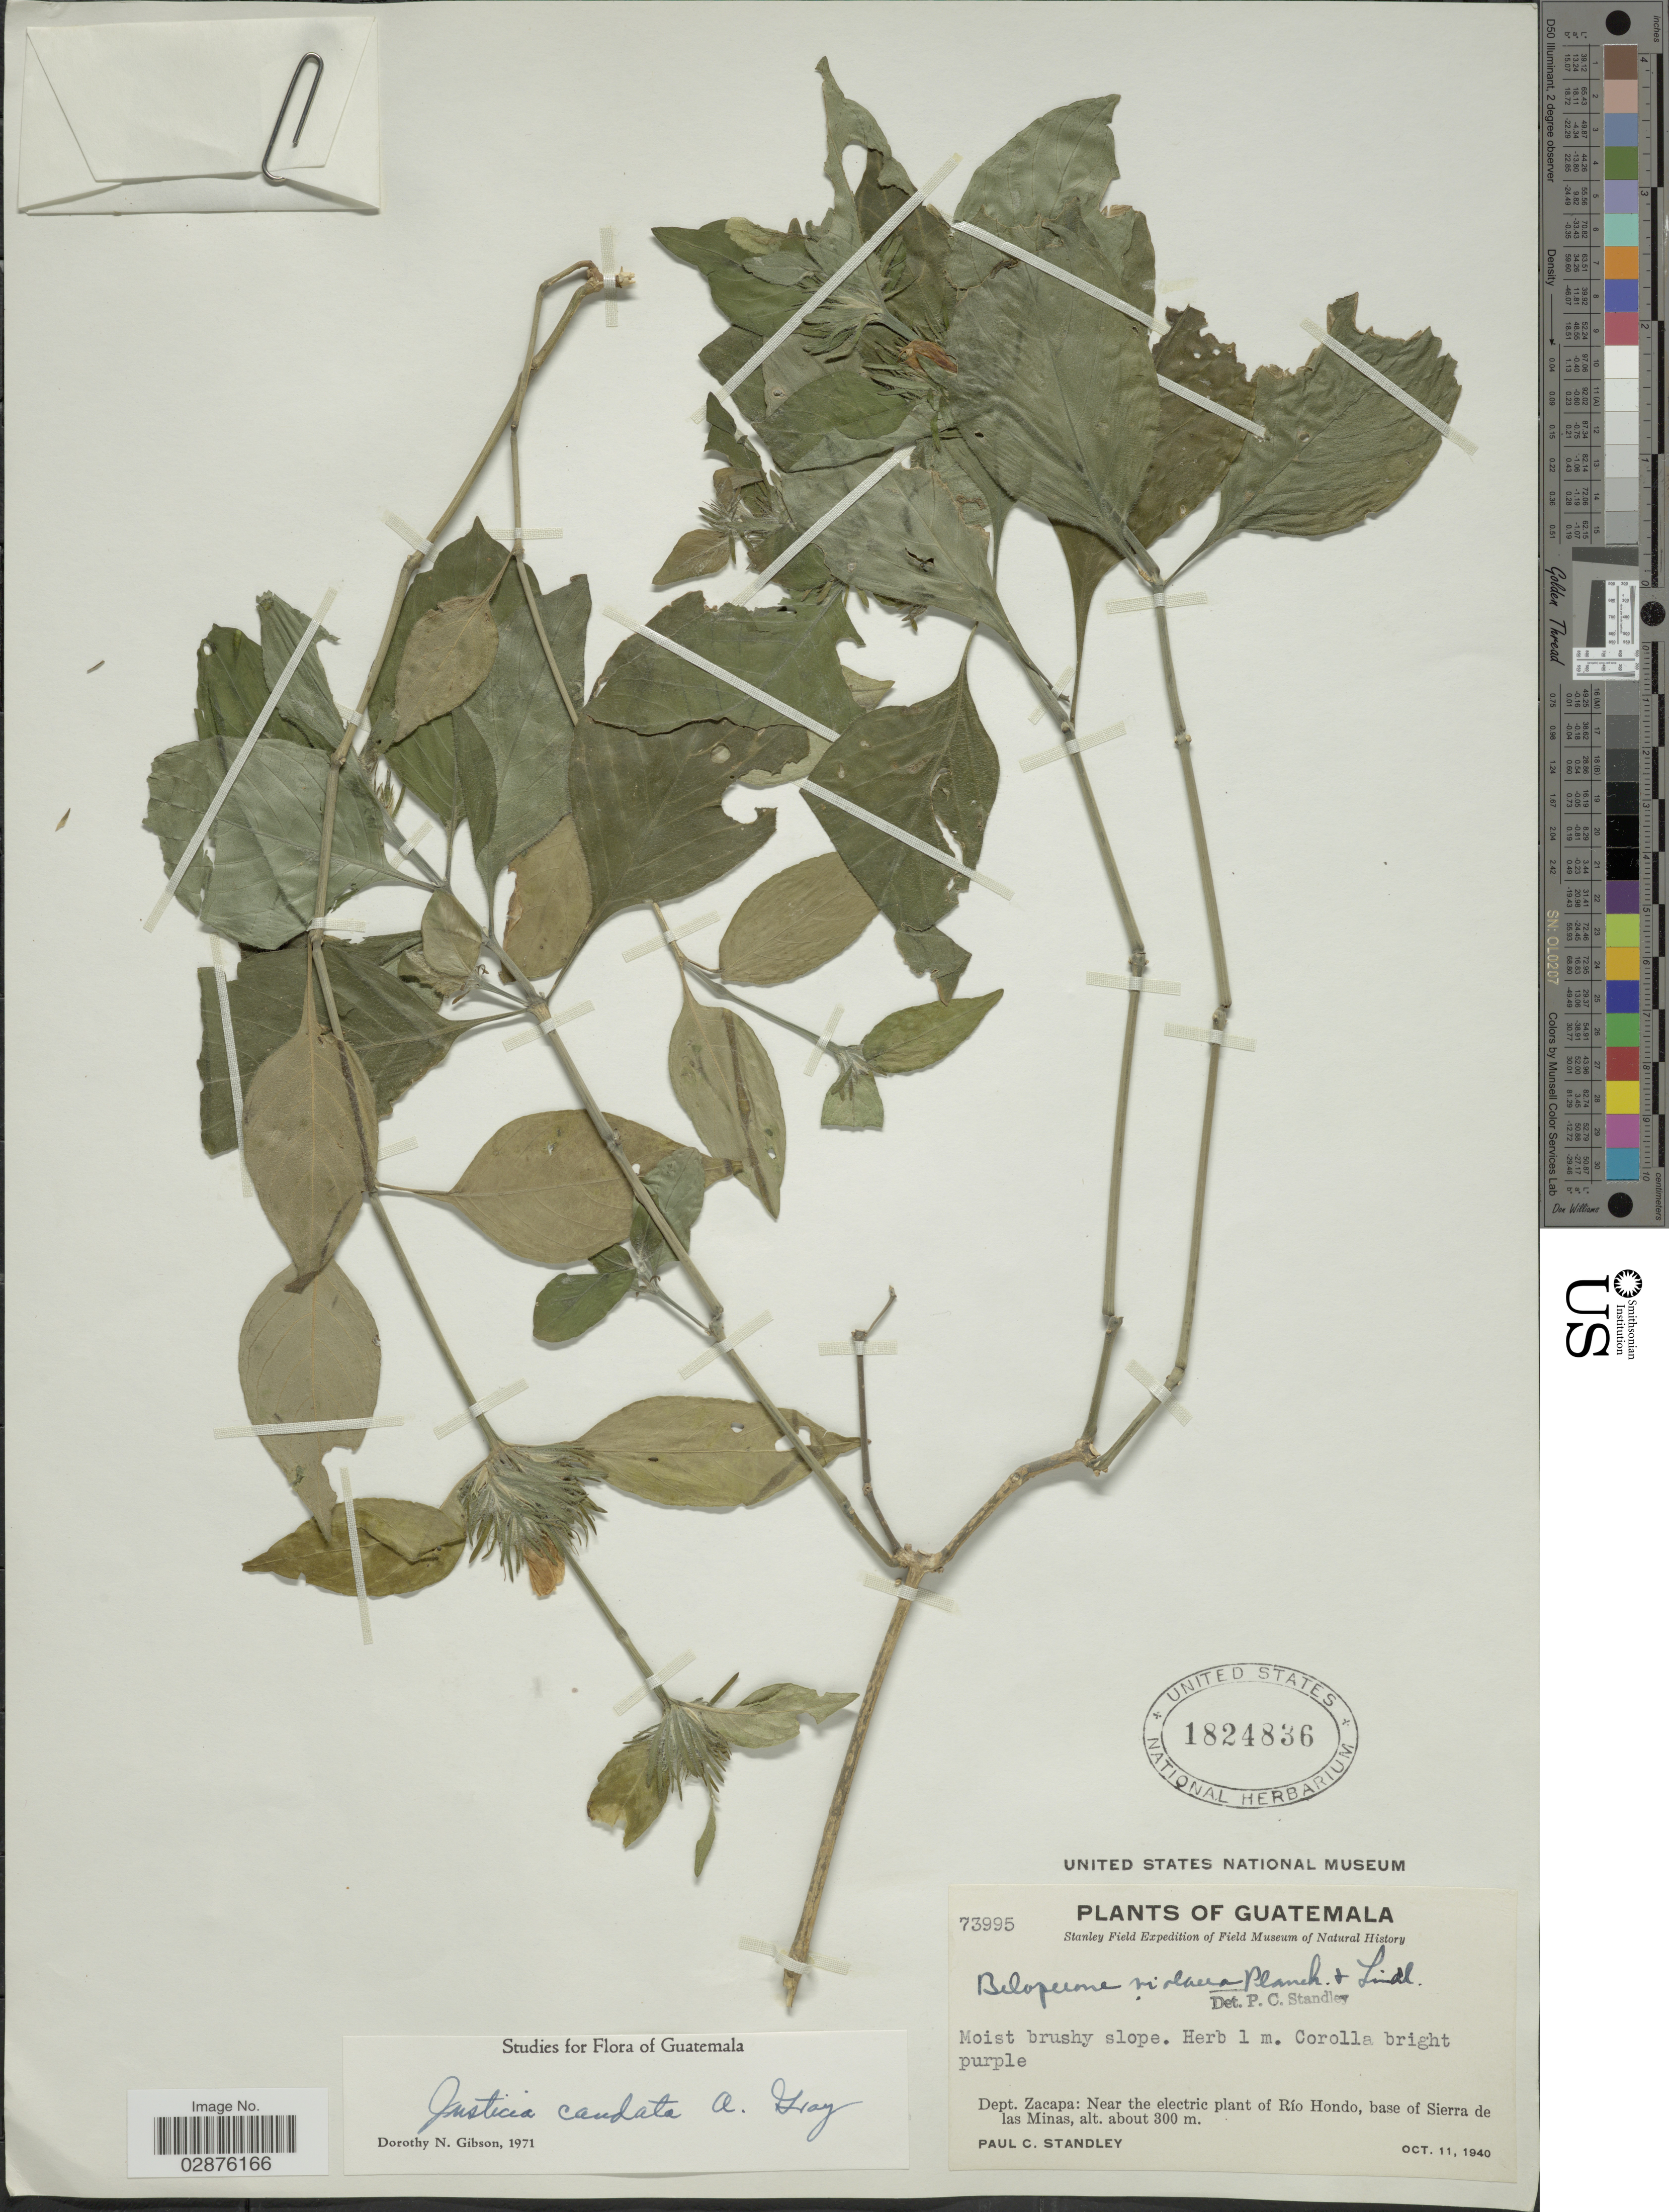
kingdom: Plantae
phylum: Tracheophyta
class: Magnoliopsida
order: Lamiales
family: Acanthaceae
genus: Justicia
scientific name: Justicia caudata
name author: A. Gray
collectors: P. C. Standley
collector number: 73995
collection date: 1940-10-11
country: Guatemala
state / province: Zacapa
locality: Near the electric plant of Río Hondo, base of Sierra de las Minas.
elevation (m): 300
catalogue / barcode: US 1824836